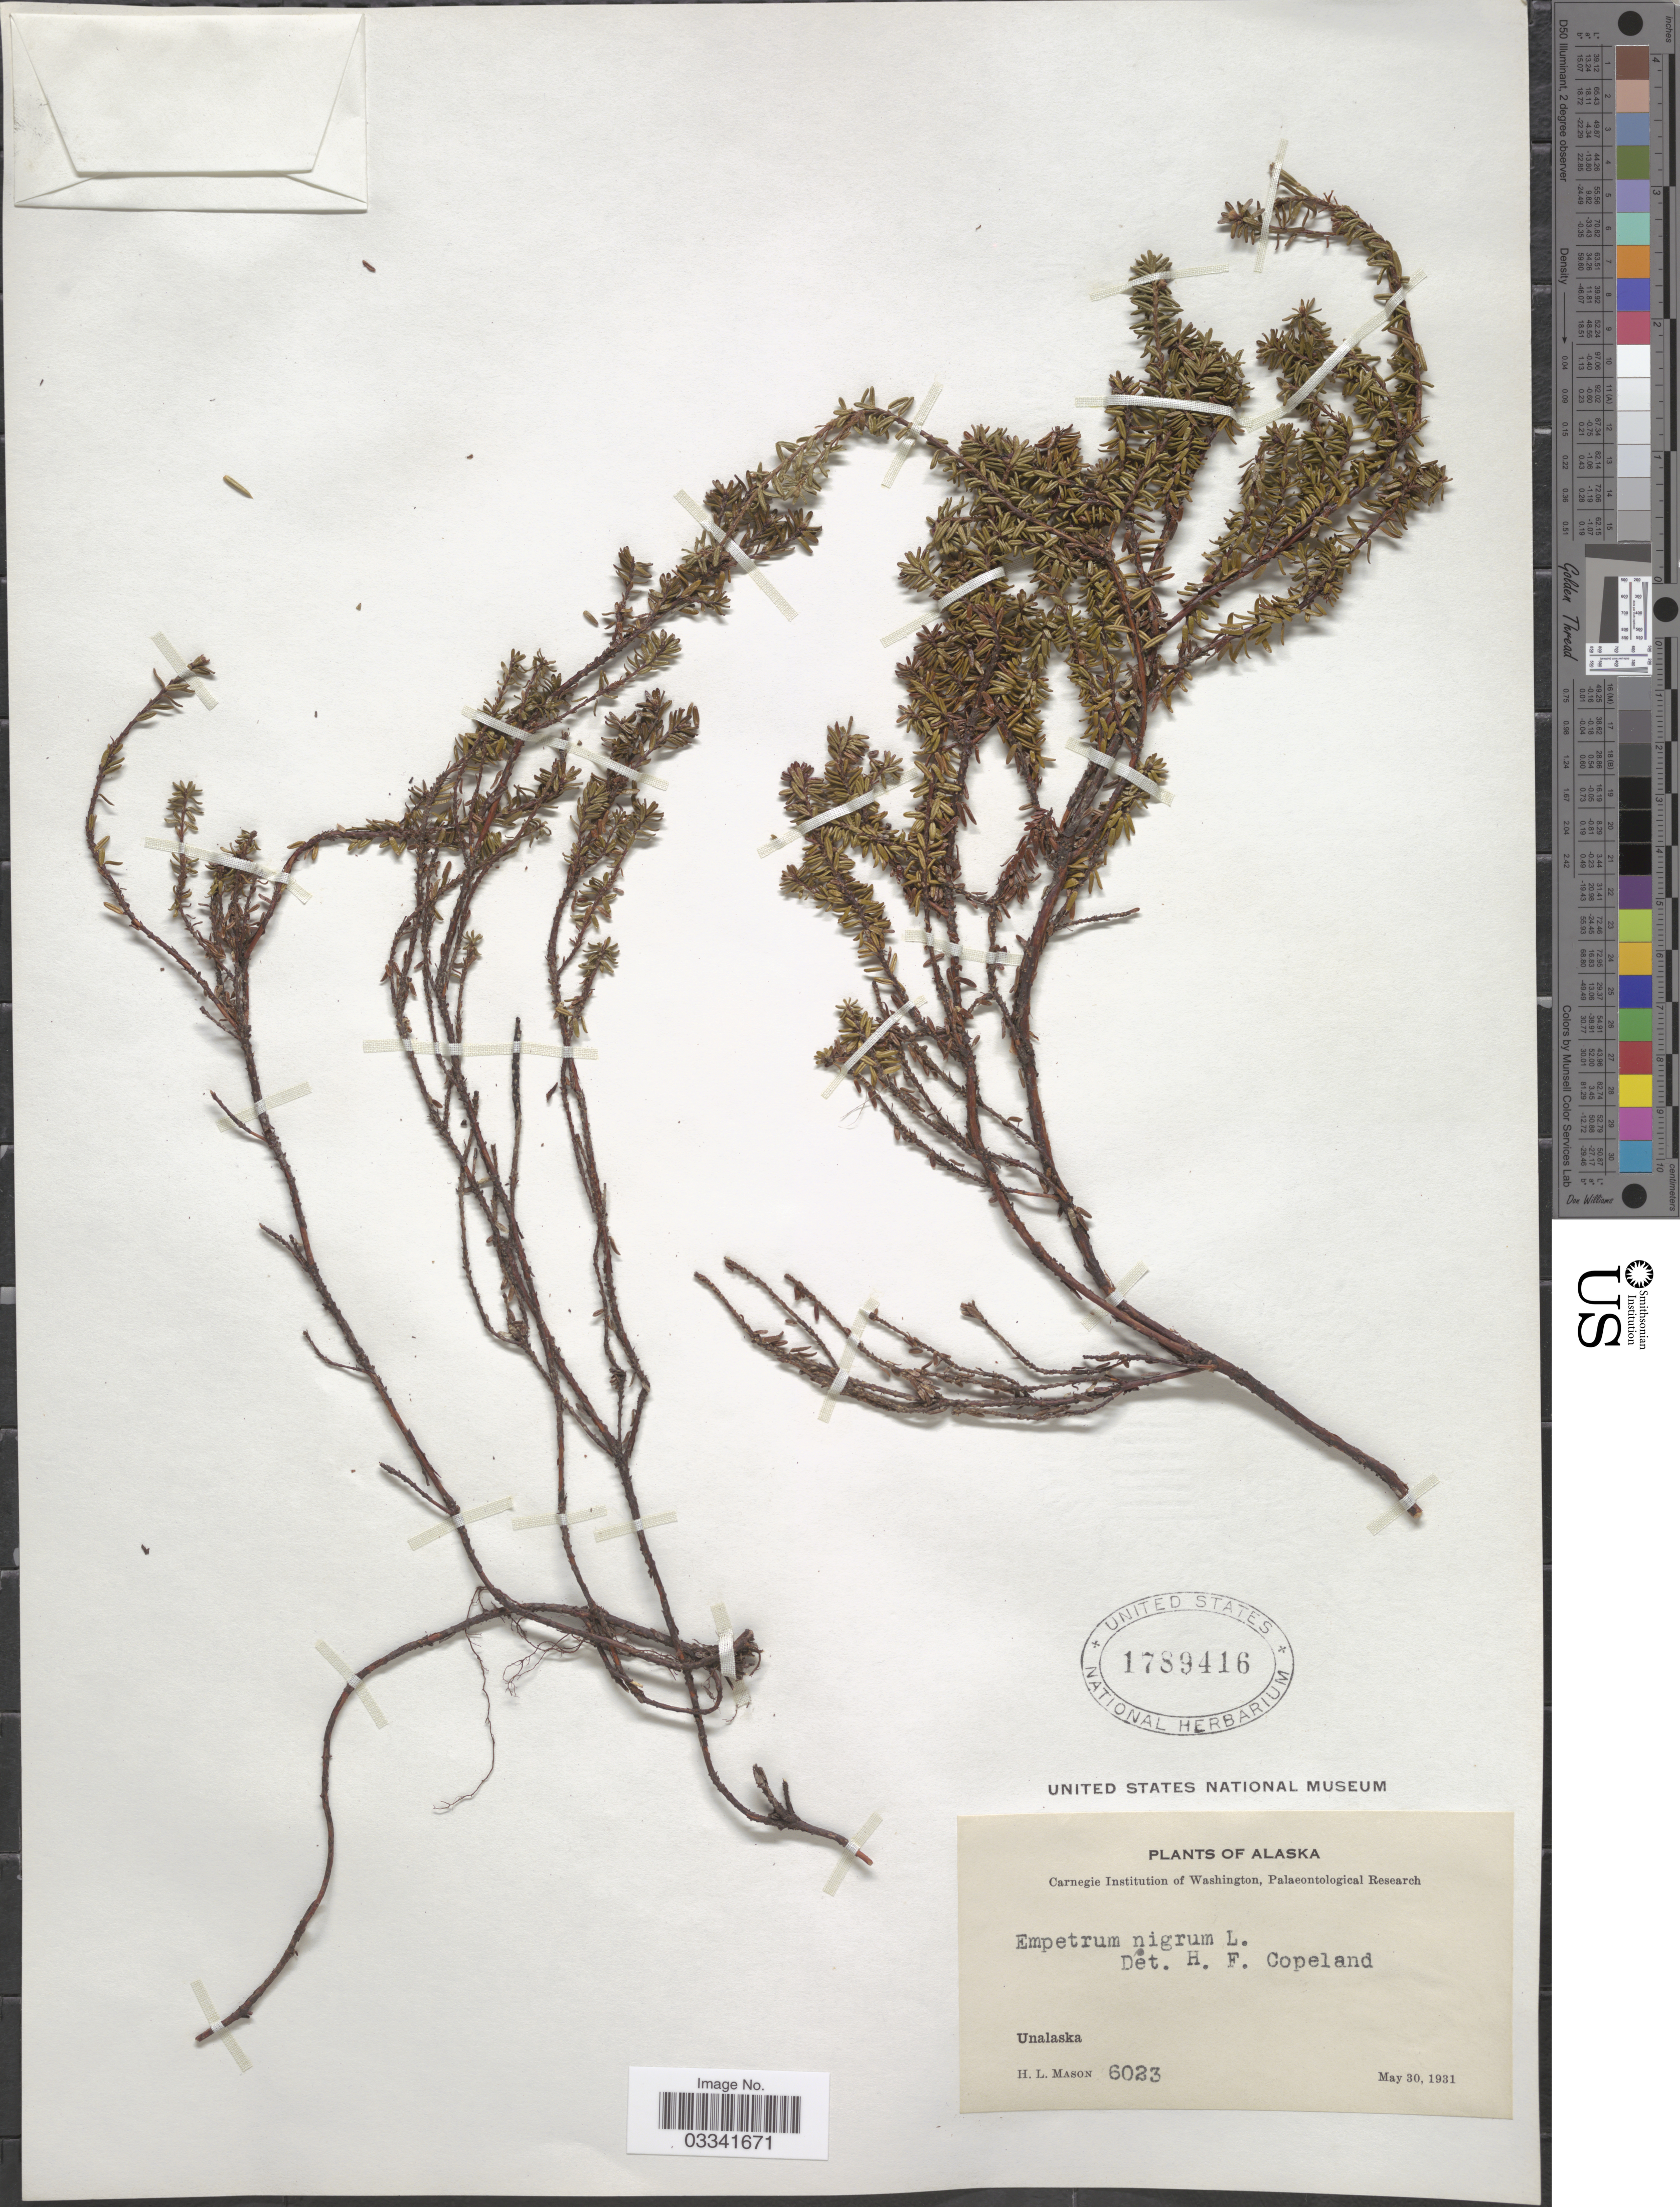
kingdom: Plantae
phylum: Tracheophyta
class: Magnoliopsida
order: Ericales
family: Ericaceae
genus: Empetrum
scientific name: Empetrum nigrum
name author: L.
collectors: H. L. Mason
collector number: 6023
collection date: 1931-05-30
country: United States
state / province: Alaska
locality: Unalaska.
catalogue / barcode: US 1789416